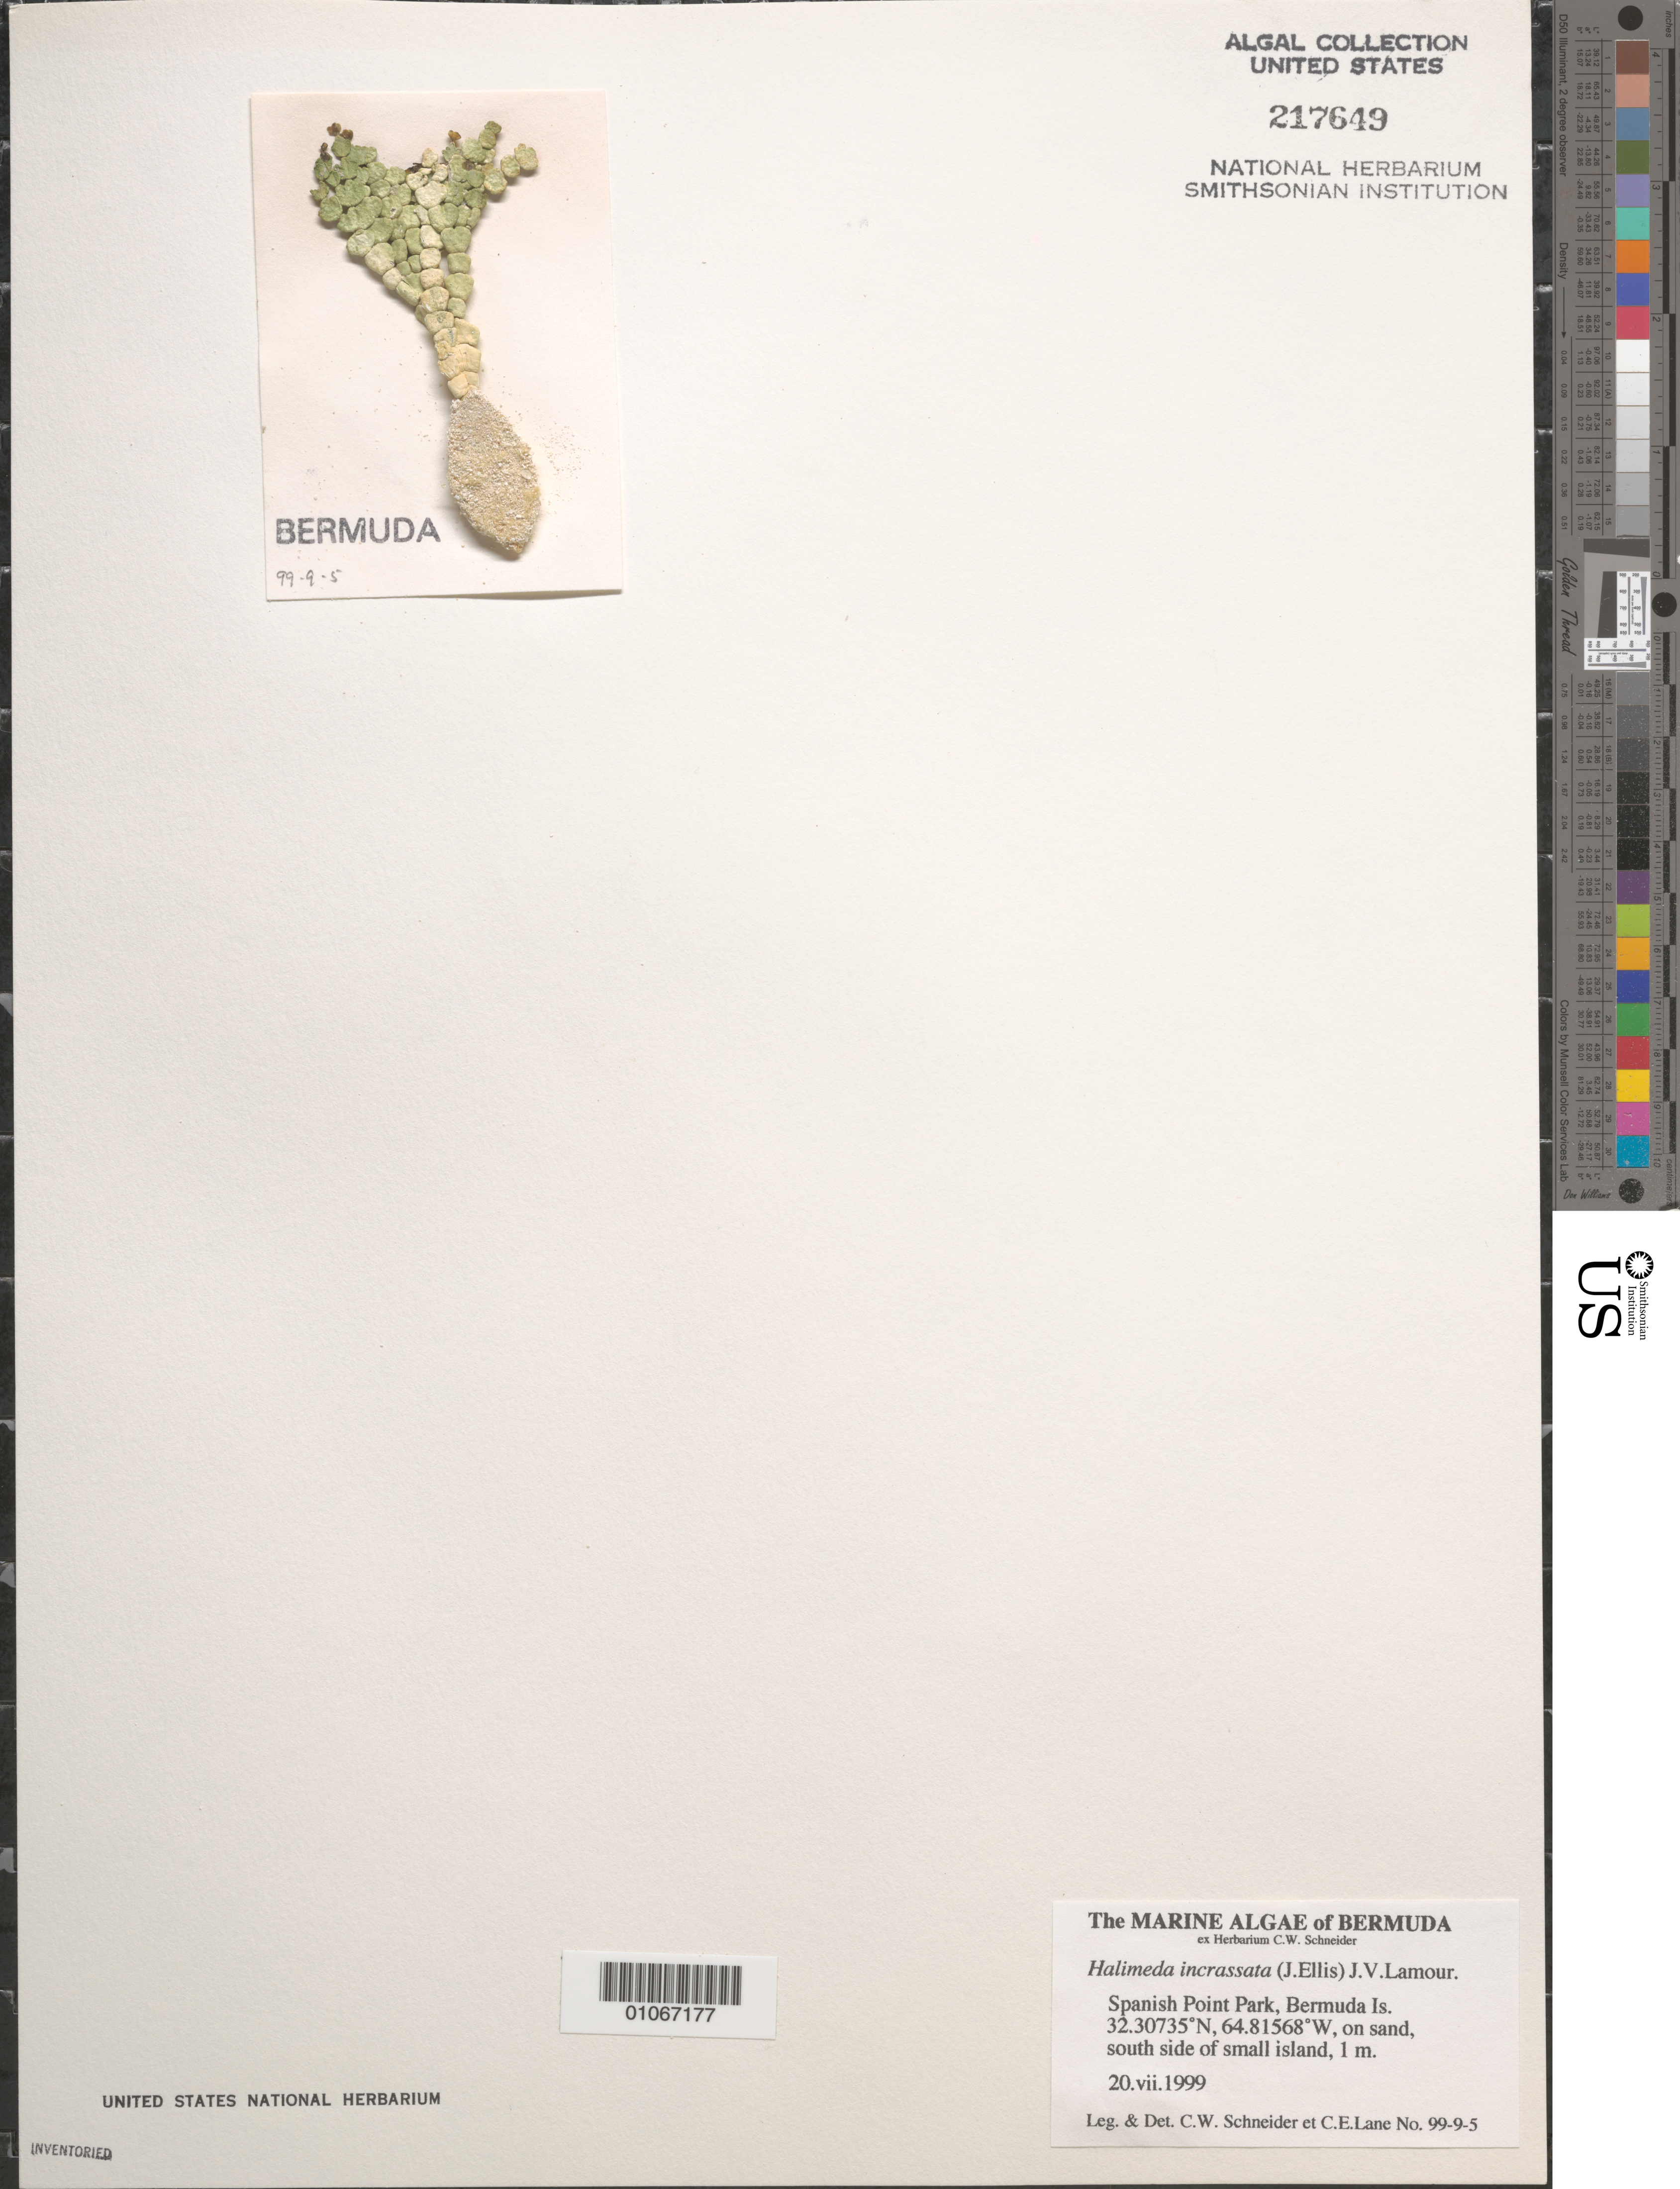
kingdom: Plantae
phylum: Chlorophyta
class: Ulvophyceae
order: Bryopsidales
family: Halimedaceae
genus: Halimeda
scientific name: Halimeda incrassata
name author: (J. Ellis) J.V.Lamouroux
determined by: Schneider, C. W.; Lane, C. E.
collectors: C. W. Schneider & C. E. Lane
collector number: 99-9-5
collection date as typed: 20 Jul 1999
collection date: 1999-07-20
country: Bermuda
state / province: Pembroke Parish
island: Bermuda Island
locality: Spanish Point Park, south side of small island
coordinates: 32.30735 'N, 64.81568 W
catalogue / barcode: US 217649